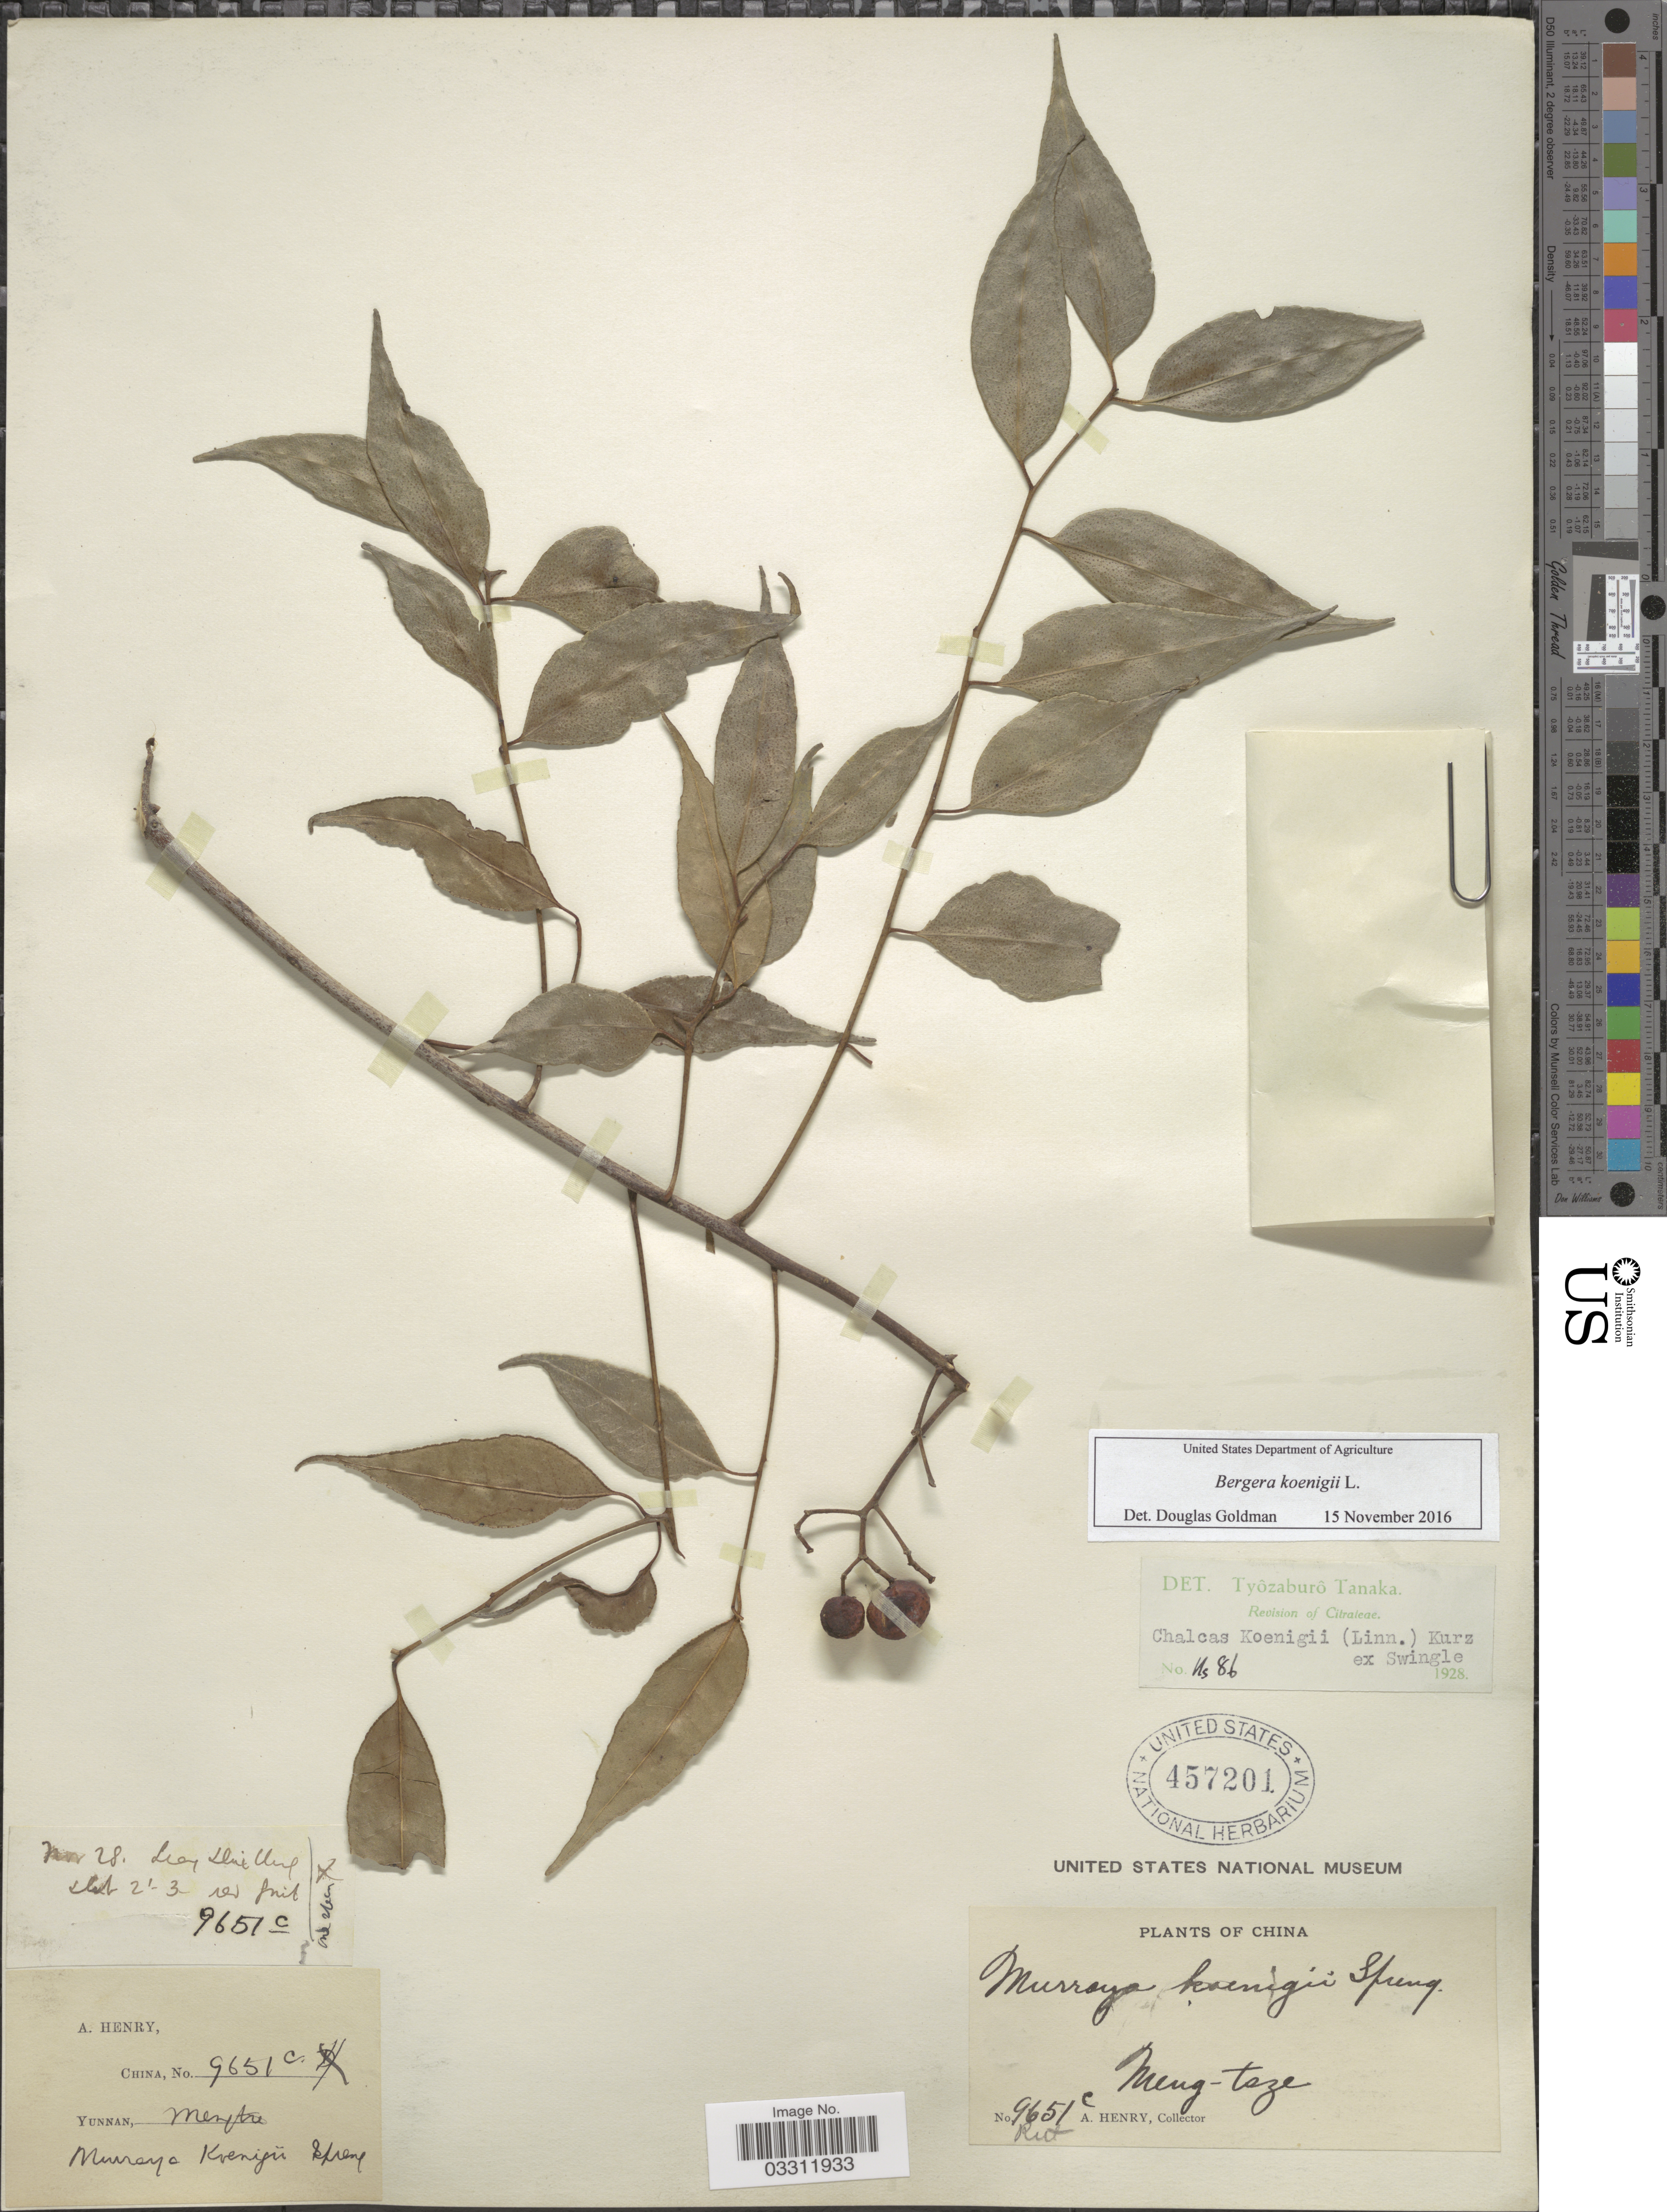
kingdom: Plantae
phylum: Tracheophyta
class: Magnoliopsida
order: Sapindales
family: Rutaceae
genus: Bergera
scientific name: Bergera koenigii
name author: L.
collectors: A. Henry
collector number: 9651 C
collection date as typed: Transcribed d/m/y: /11/28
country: China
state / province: Yunnan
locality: Meng-tsze. Liang Shui Chung.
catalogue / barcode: US 457201